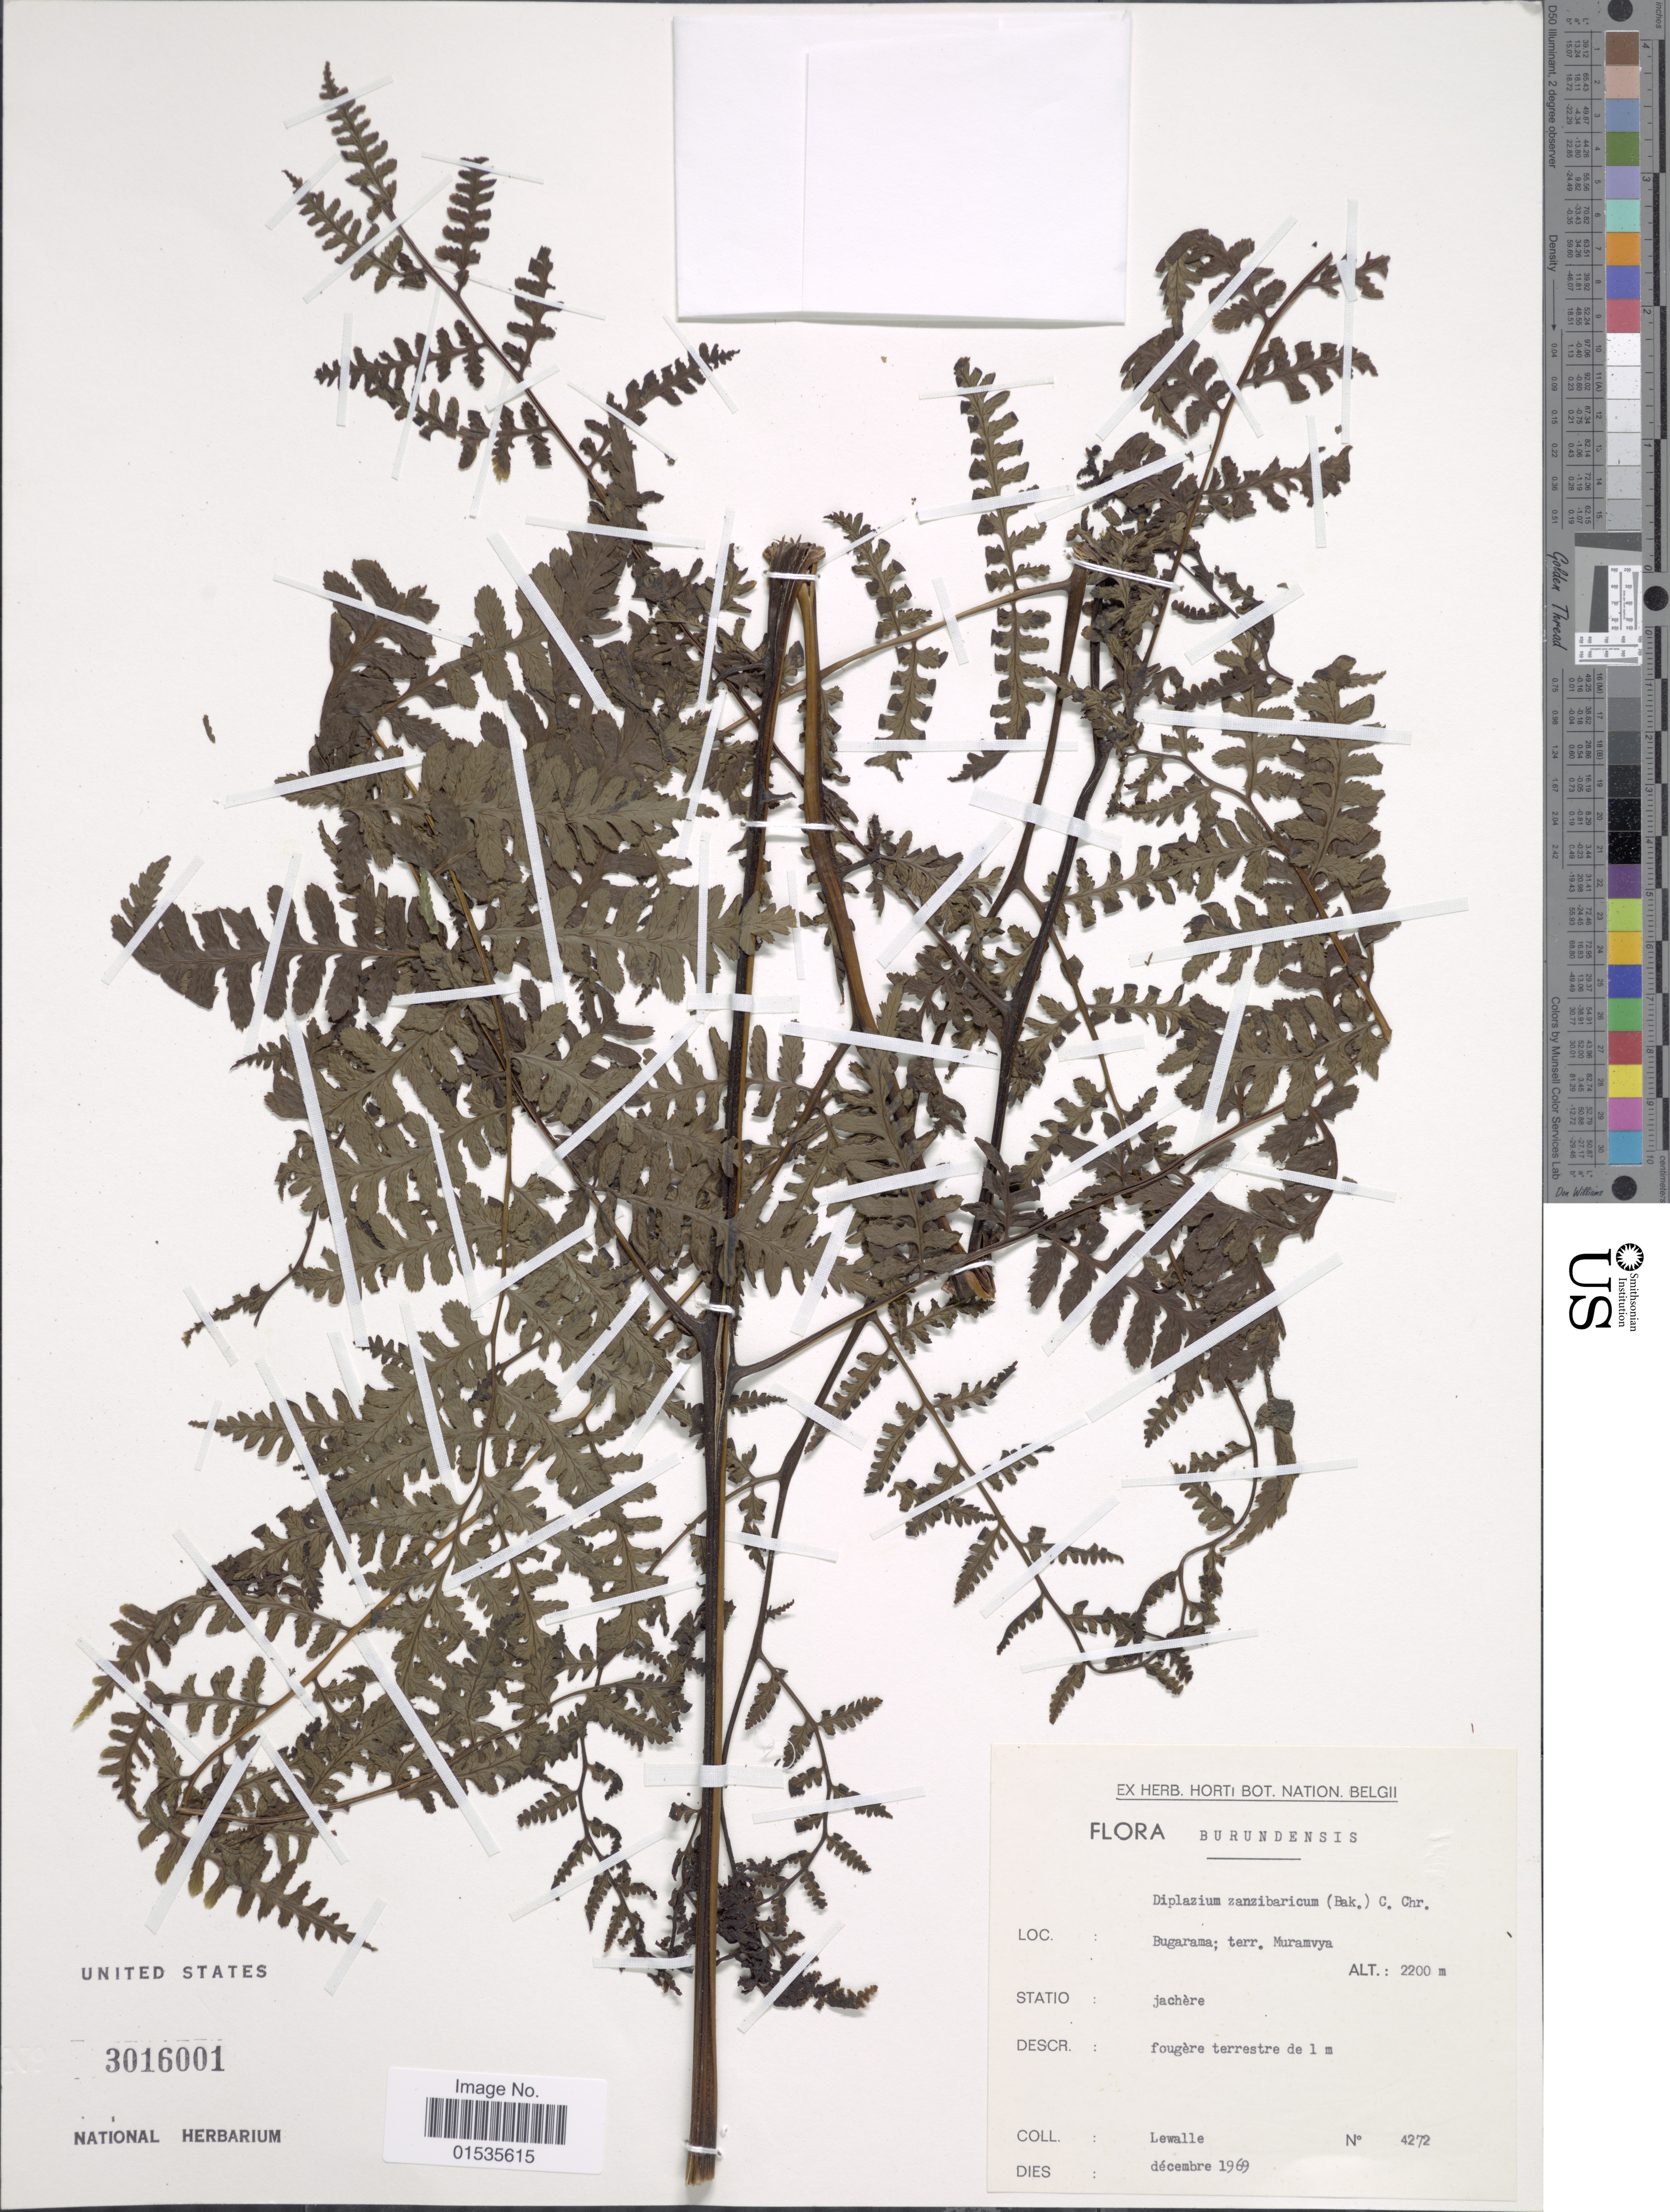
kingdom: Plantae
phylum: Tracheophyta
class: Polypodiopsida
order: Polypodiales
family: Athyriaceae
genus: Diplazium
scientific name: Diplazium zanzibaricum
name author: (Baker) C. Chr.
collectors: Lewalle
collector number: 4272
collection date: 1969-12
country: Burundi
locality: Bugarama; terr.Muramvya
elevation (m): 2200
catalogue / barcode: US 3016001